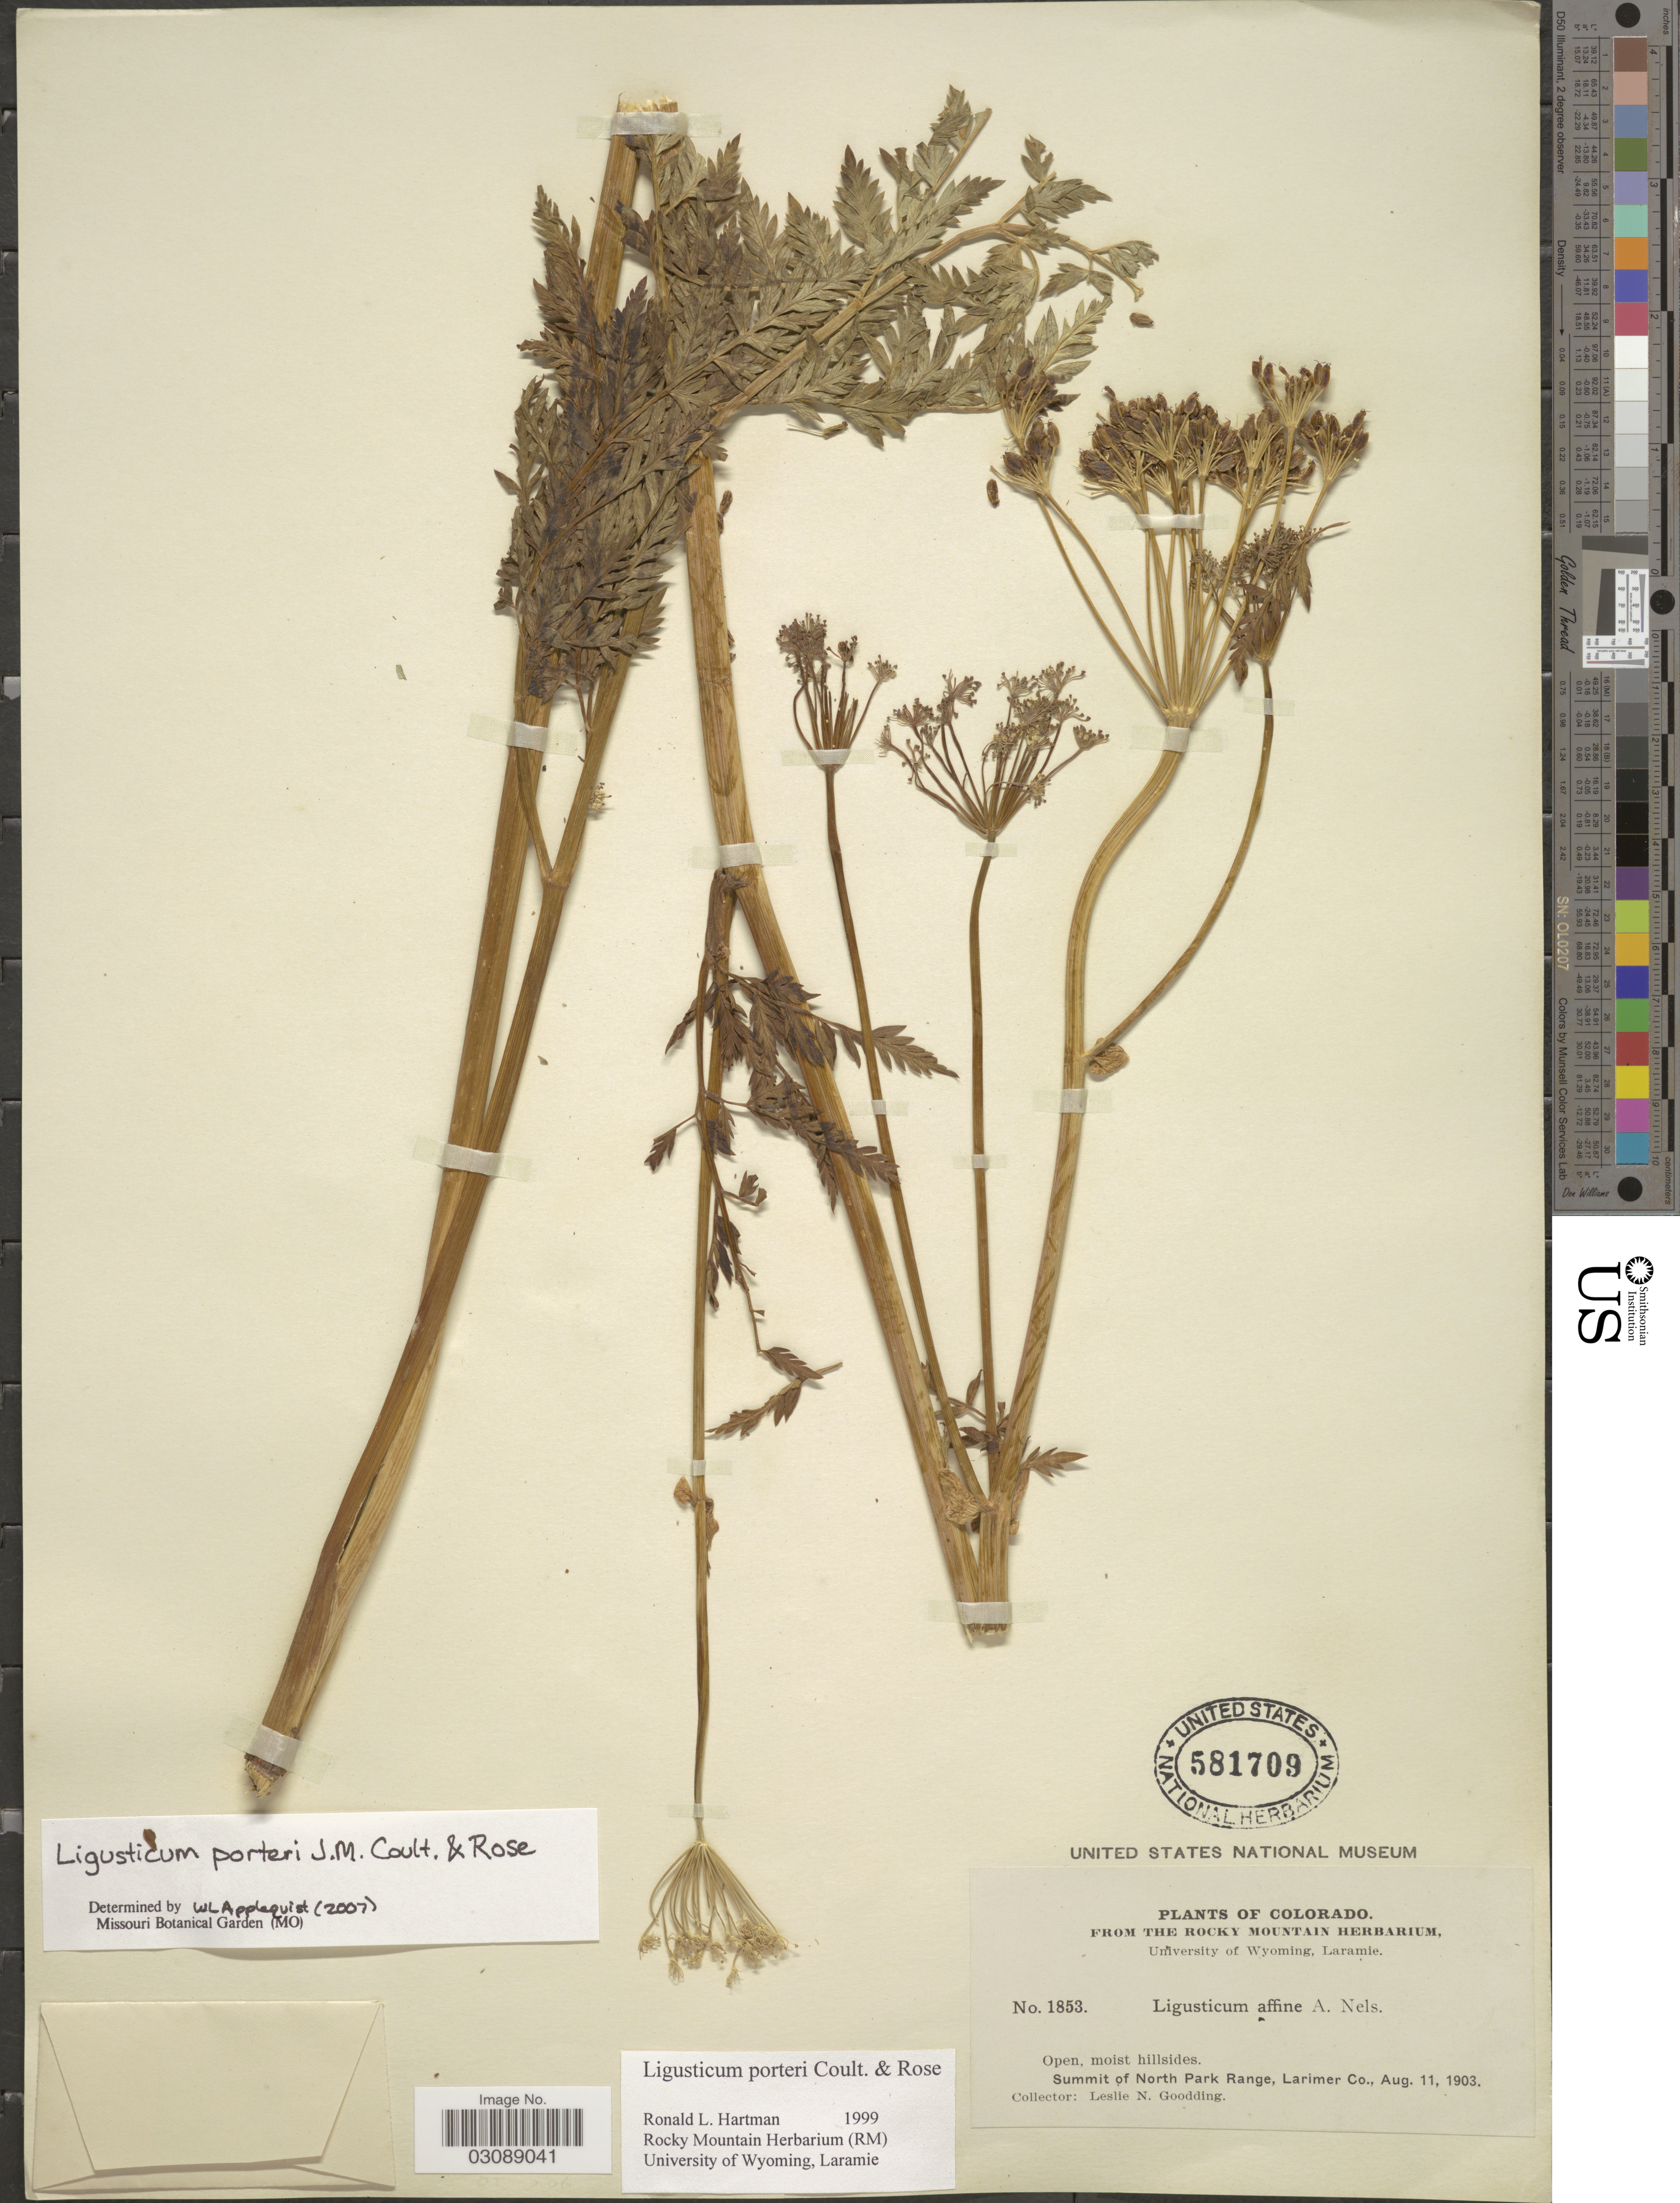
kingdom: Plantae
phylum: Tracheophyta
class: Magnoliopsida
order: Apiales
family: Apiaceae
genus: Ligusticum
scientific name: Ligusticum porteri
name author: J.M. Coult. & Rose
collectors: L. N. Goodding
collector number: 1853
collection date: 1903-08-11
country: United States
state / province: Colorado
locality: Summit of North Park Range, Larimer Co.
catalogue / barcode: US 581709